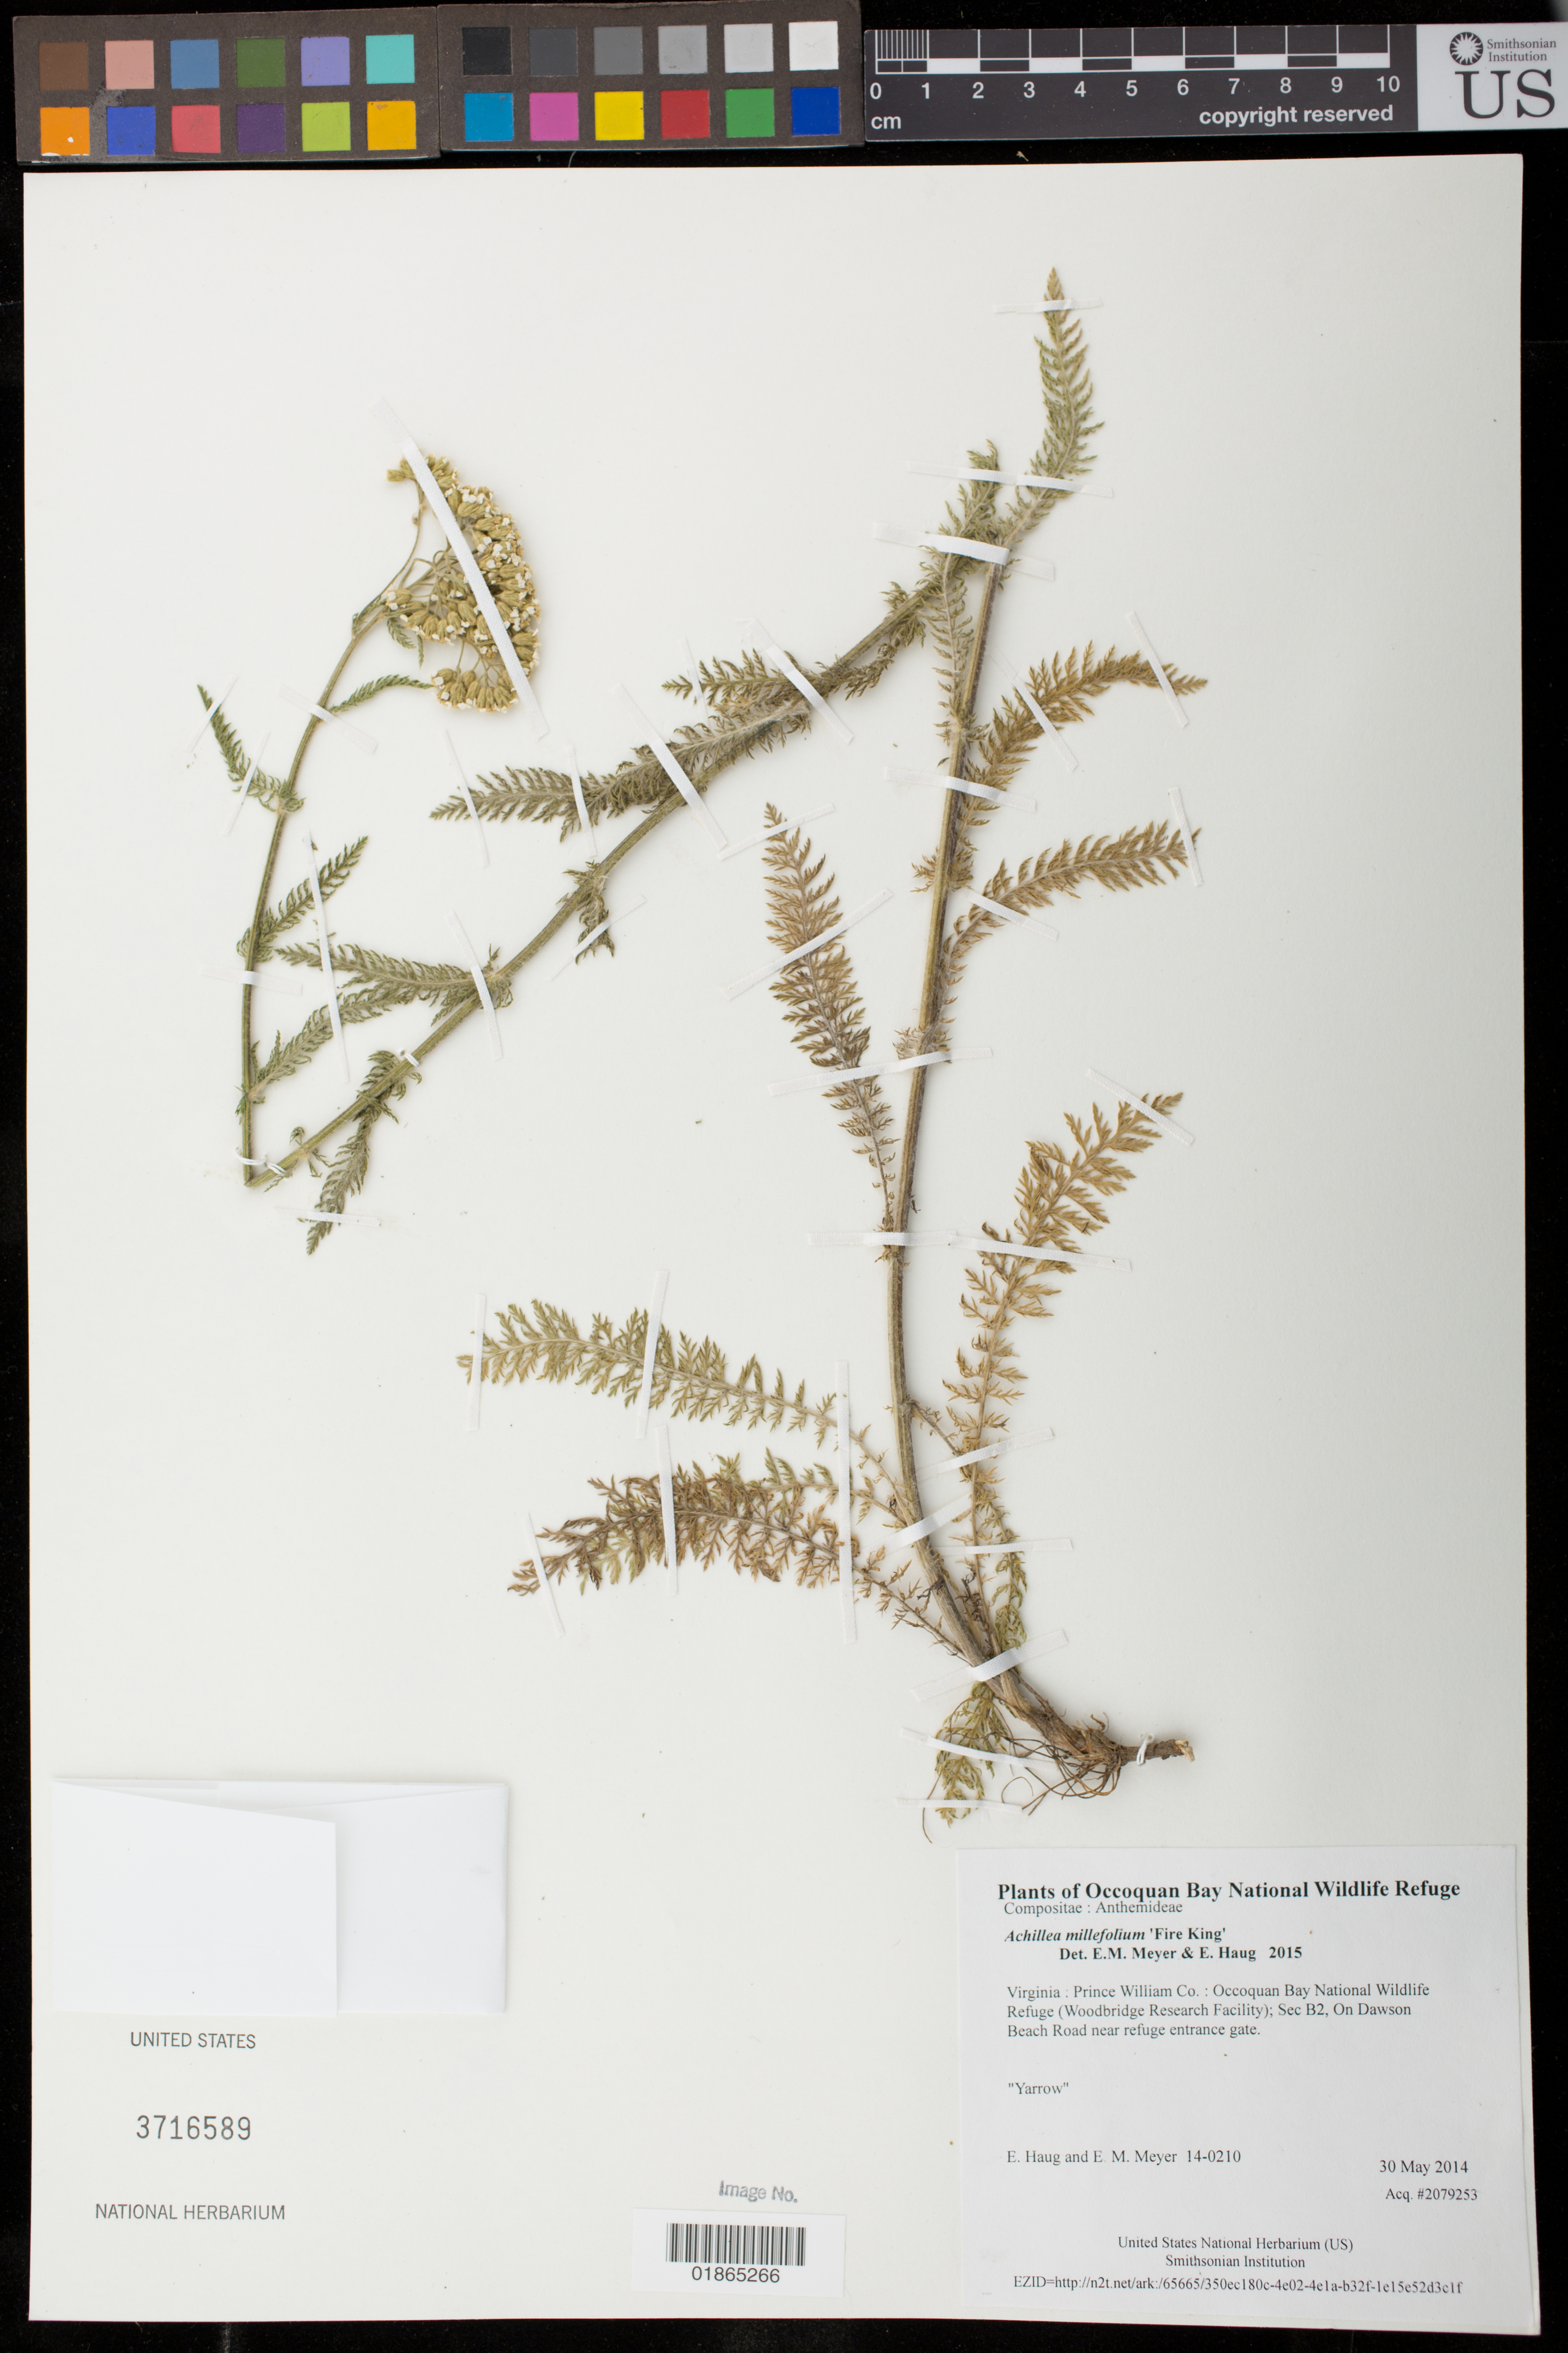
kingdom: Plantae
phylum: Tracheophyta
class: Magnoliopsida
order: Asterales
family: Asteraceae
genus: Achillea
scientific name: Achillea millefolium 'Fire King'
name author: L.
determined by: Meyer, E. M.; Haug, E.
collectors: E. Haug & E. M. Meyer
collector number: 14-0210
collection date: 2014-05-30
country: United States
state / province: Virginia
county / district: Prince William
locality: Occoquan Bay National Wildlife Refuge (Woodbridge Research Facility); Sec B2, On Dawson Beach Road near refuge entrance gate.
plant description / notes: Yarrow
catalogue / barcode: US 3716589